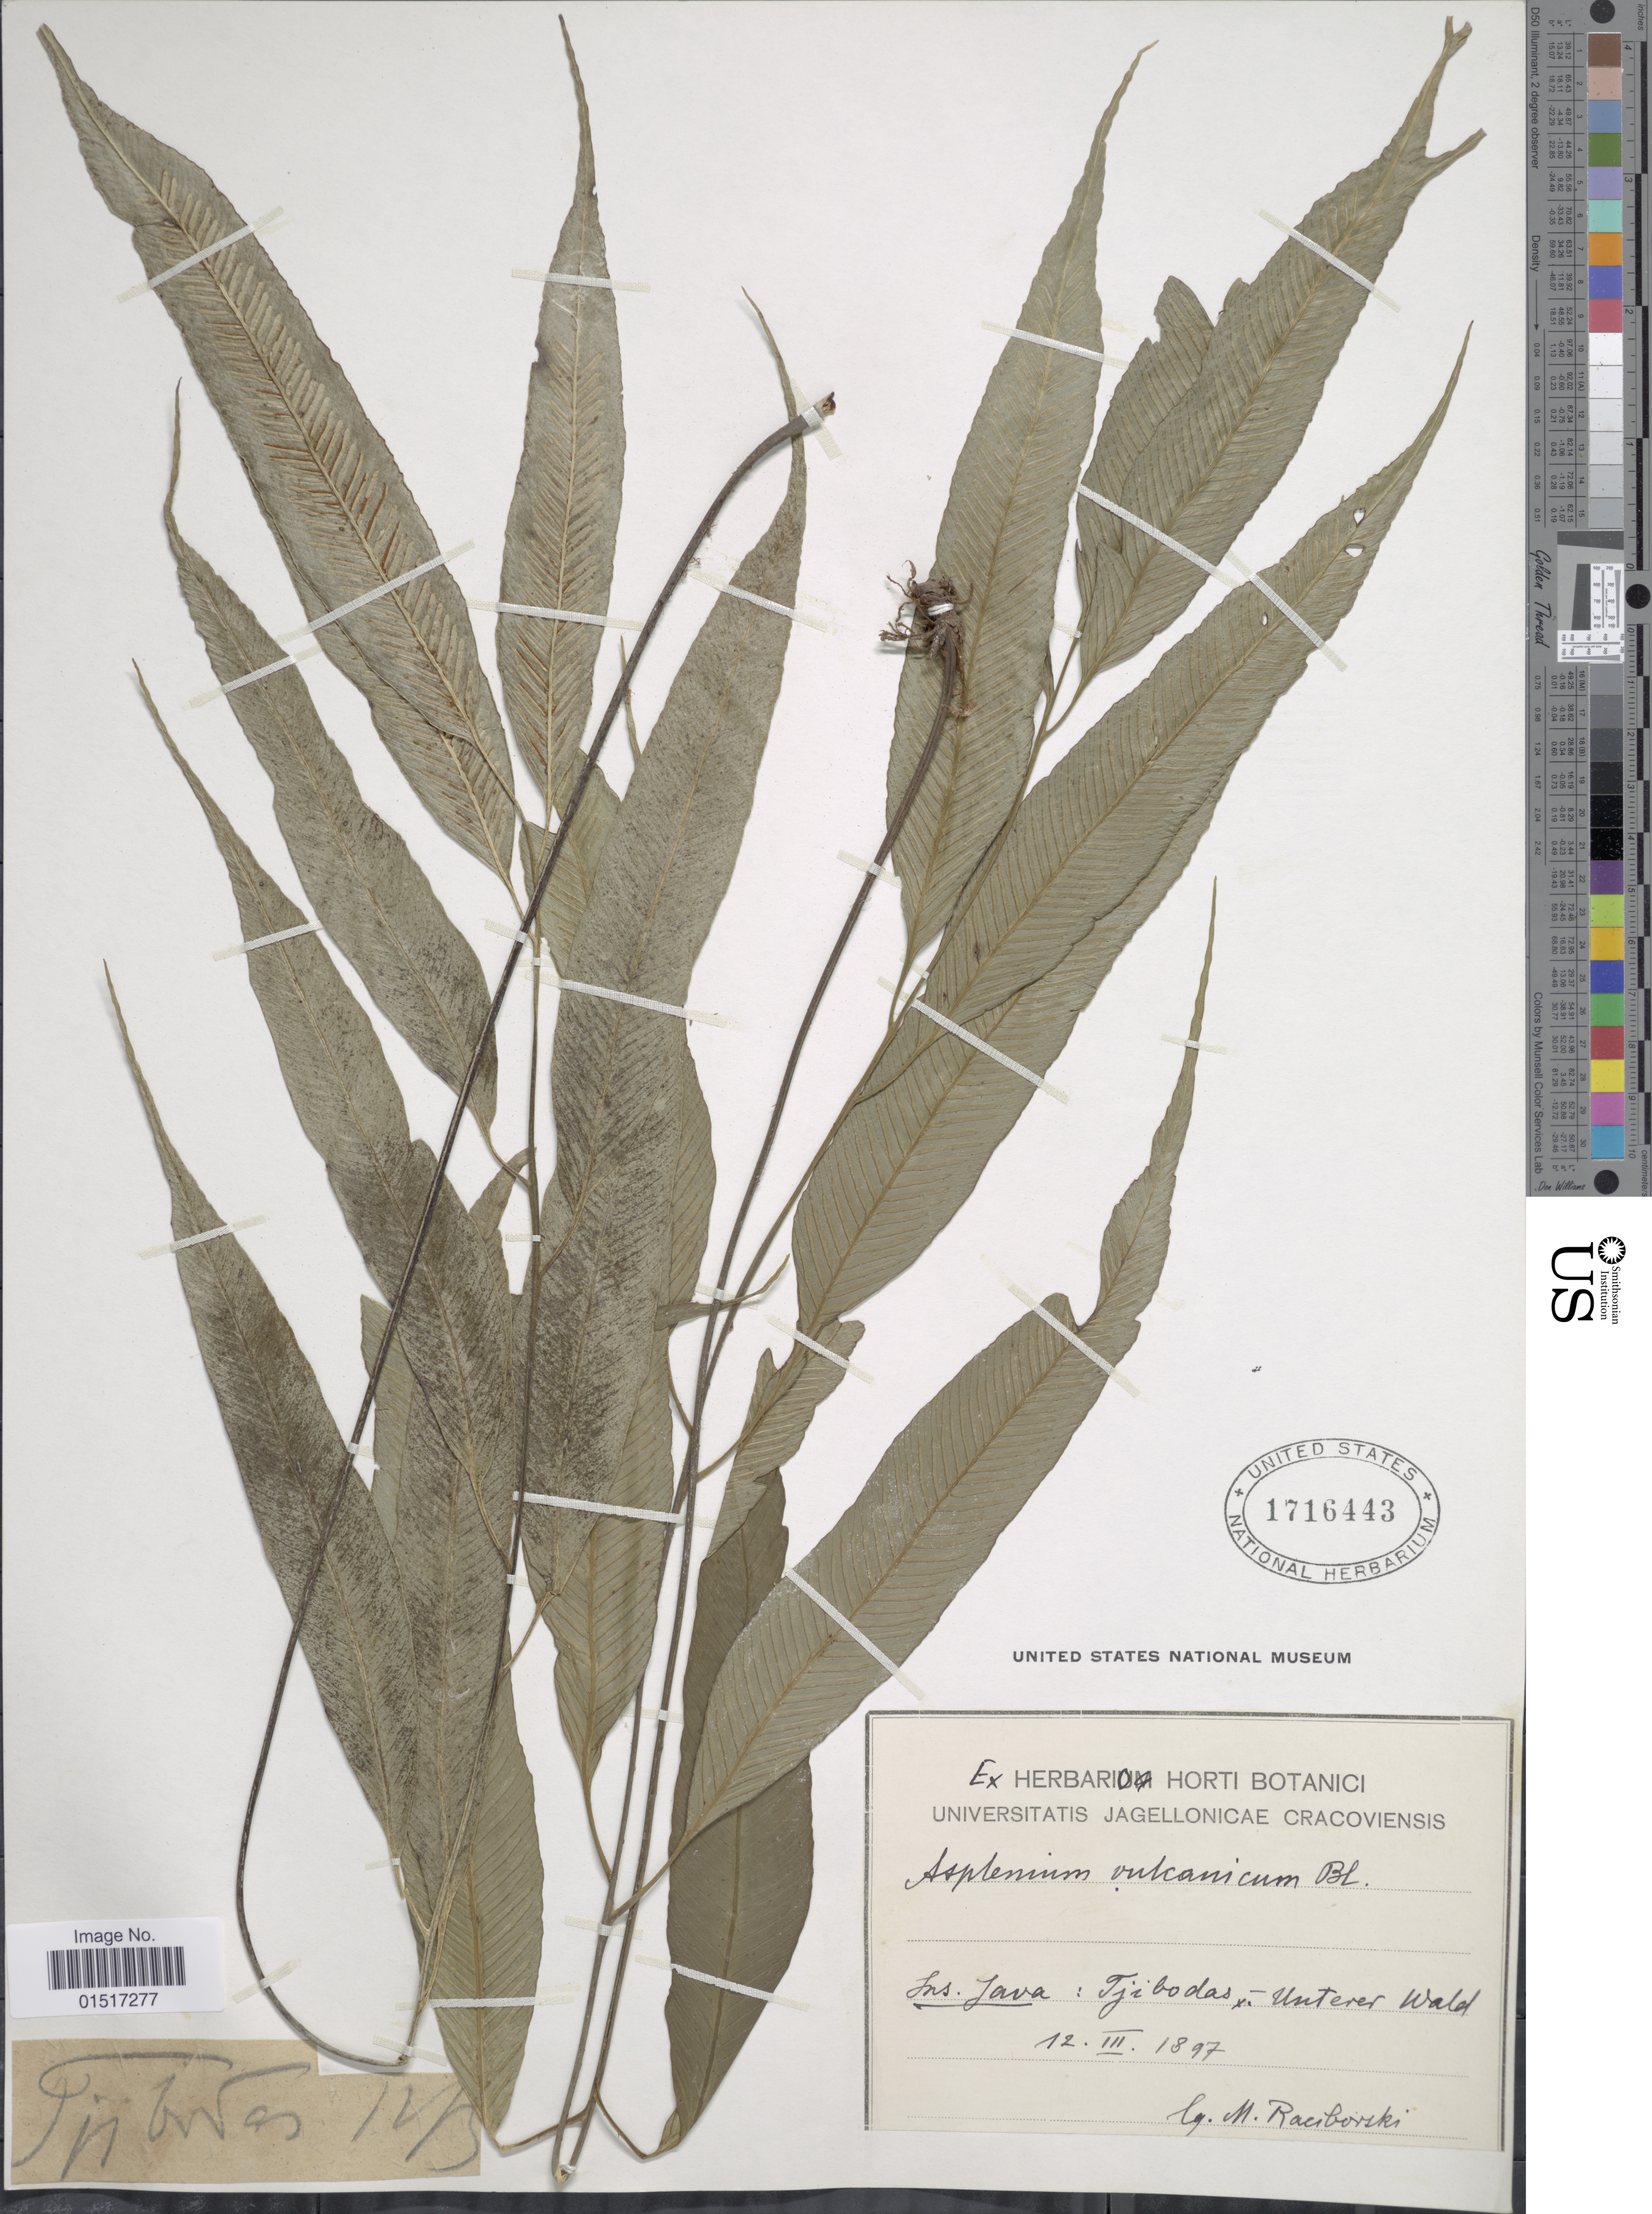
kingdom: Plantae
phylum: Tracheophyta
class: Polypodiopsida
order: Polypodiales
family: Aspleniaceae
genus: Asplenium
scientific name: Asplenium vulcanicum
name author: Blume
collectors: M. Raciborski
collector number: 143?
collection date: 1897-03-12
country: Indonesia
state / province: Java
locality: Ins. Java: Tjibodasx. - Unterer Wald [interpreted]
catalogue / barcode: US 1716443